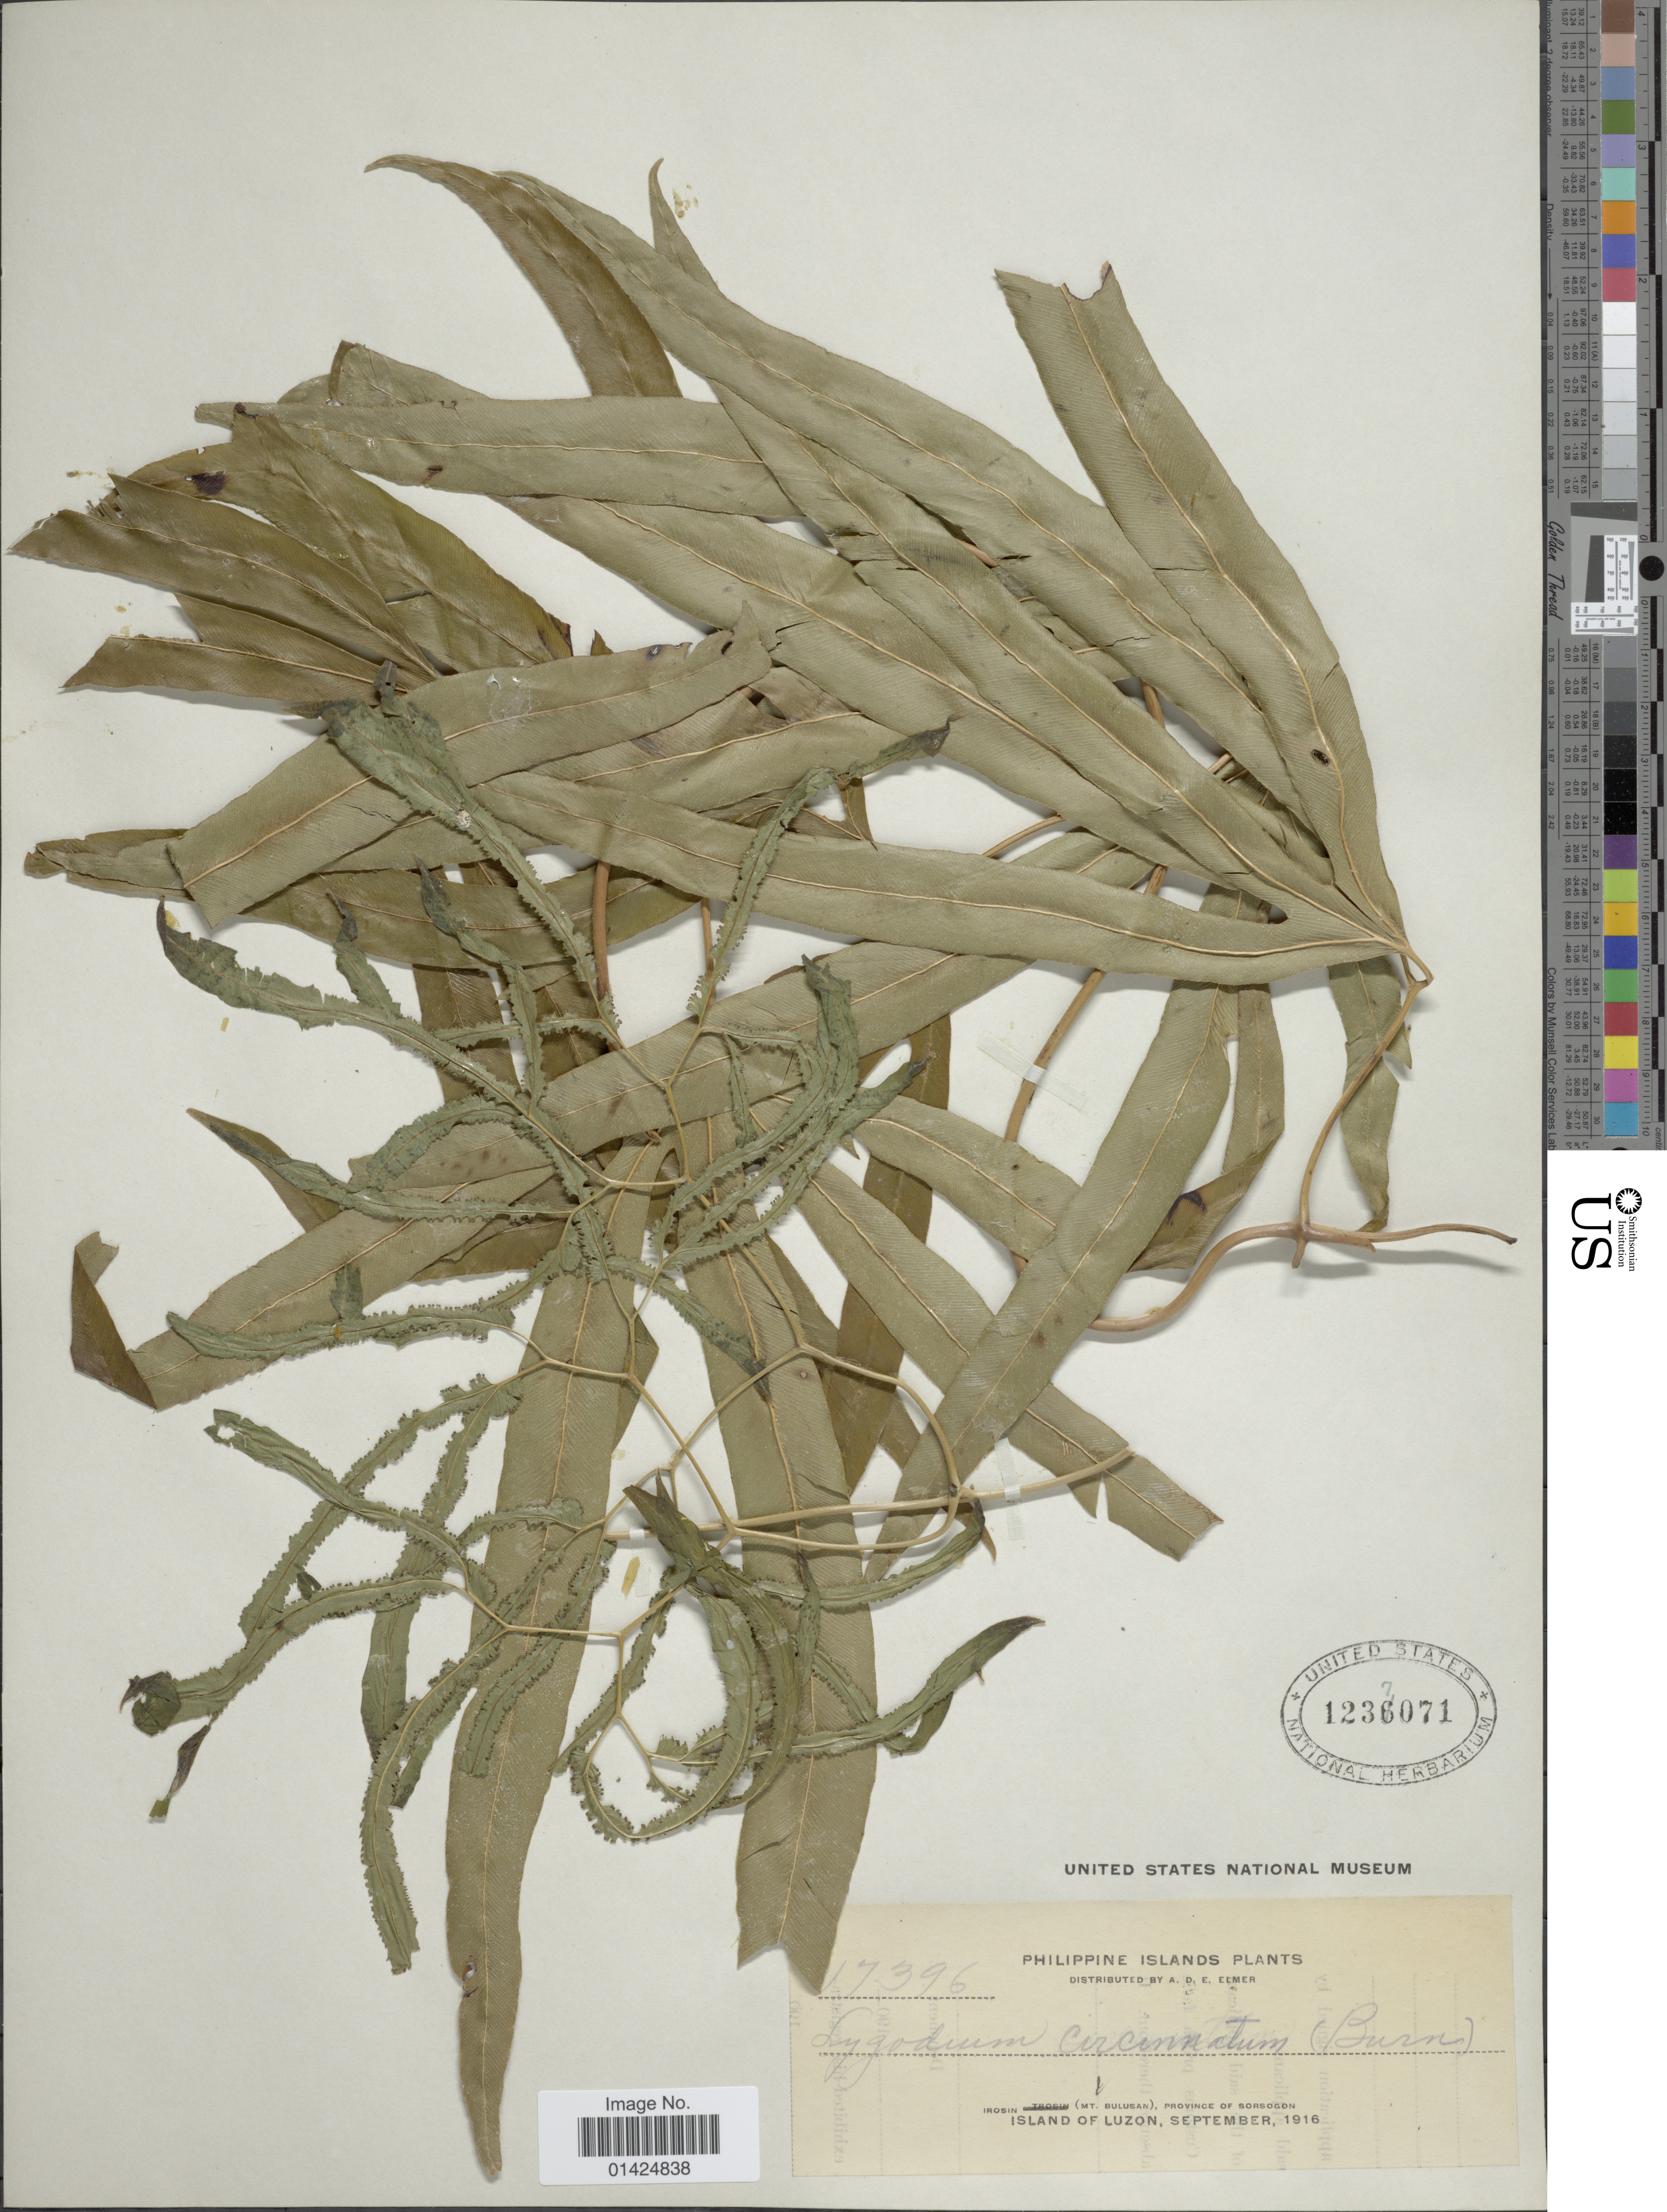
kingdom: Plantae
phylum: Tracheophyta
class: Polypodiopsida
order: Schizaeales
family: Lygodiaceae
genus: Lygodium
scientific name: Lygodium circinnatum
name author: (Burm. f.) Sw.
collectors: A. D. E. Elmer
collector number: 17396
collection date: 1916-09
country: Philippines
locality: Irosin (Mt. Bulusan), province of Sorsogon. Island of Luzon.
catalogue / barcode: US 1237071